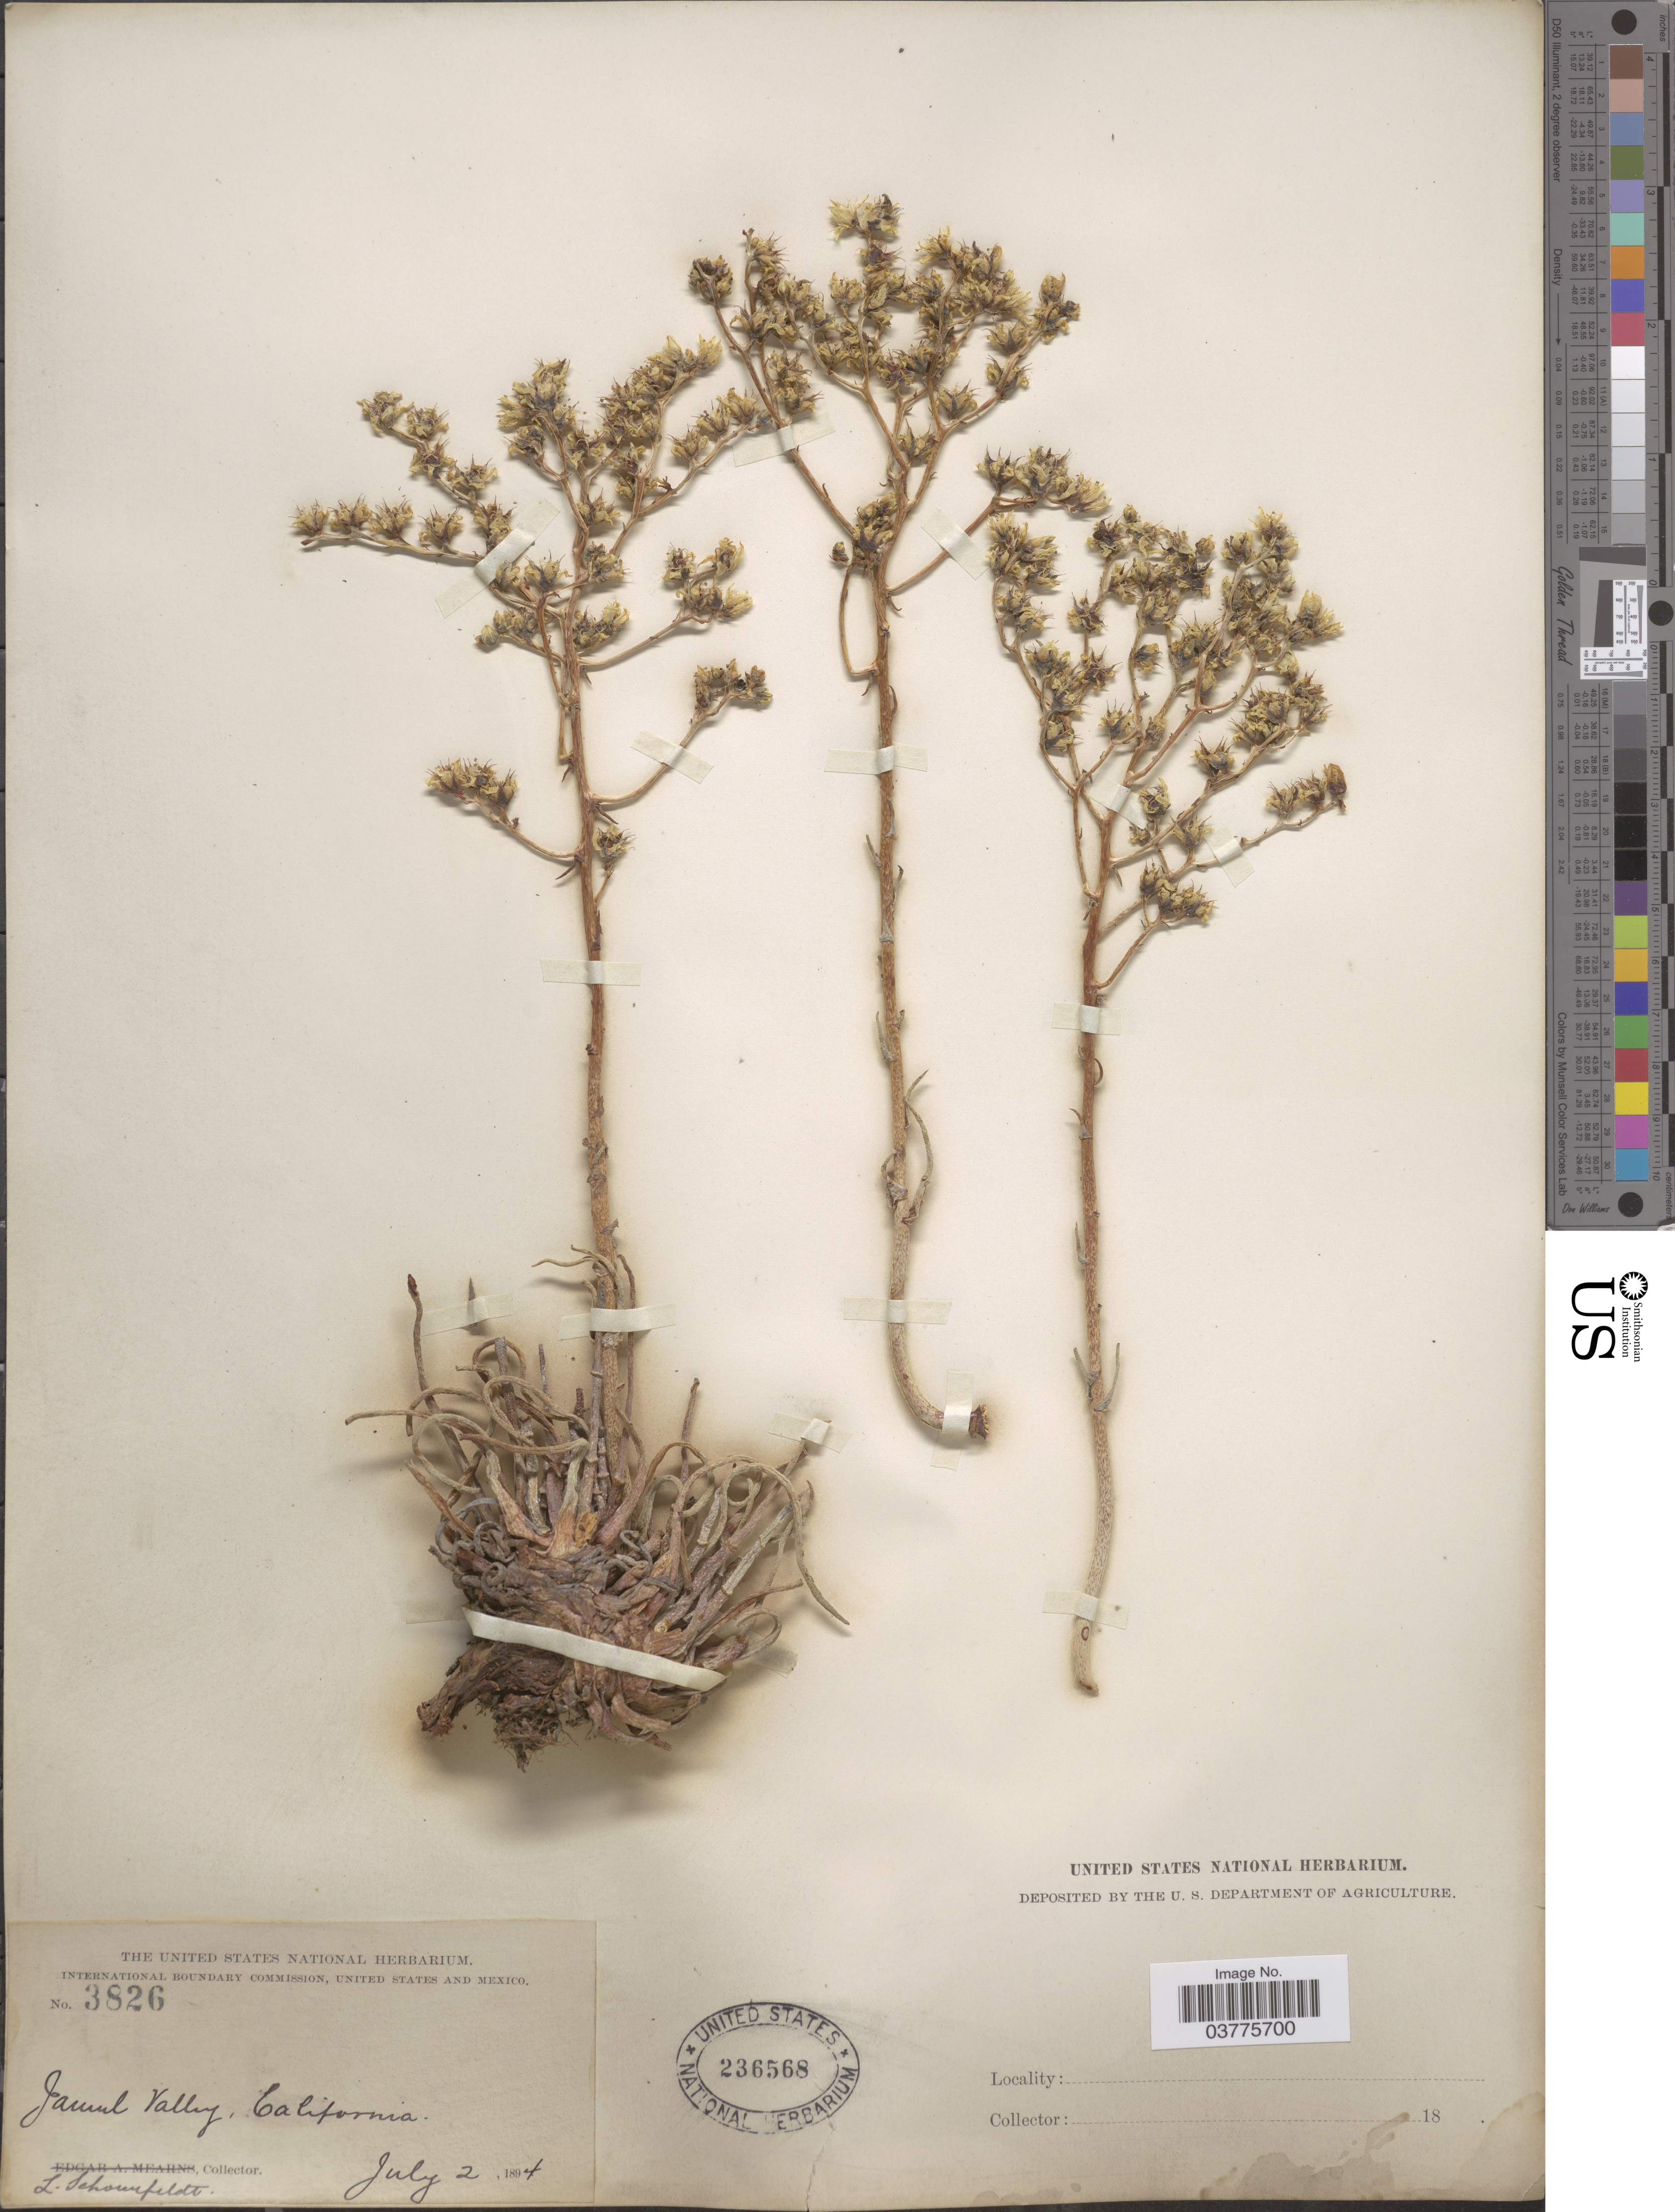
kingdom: Plantae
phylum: Tracheophyta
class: Magnoliopsida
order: Saxifragales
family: Crassulaceae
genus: Dudleya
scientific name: Dudleya edulis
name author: (Nutt.) Moran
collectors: L. Schoenefeldt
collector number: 3826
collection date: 1894-07-02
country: United States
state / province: California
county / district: San Diego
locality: Jamul Valley.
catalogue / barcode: US 236568